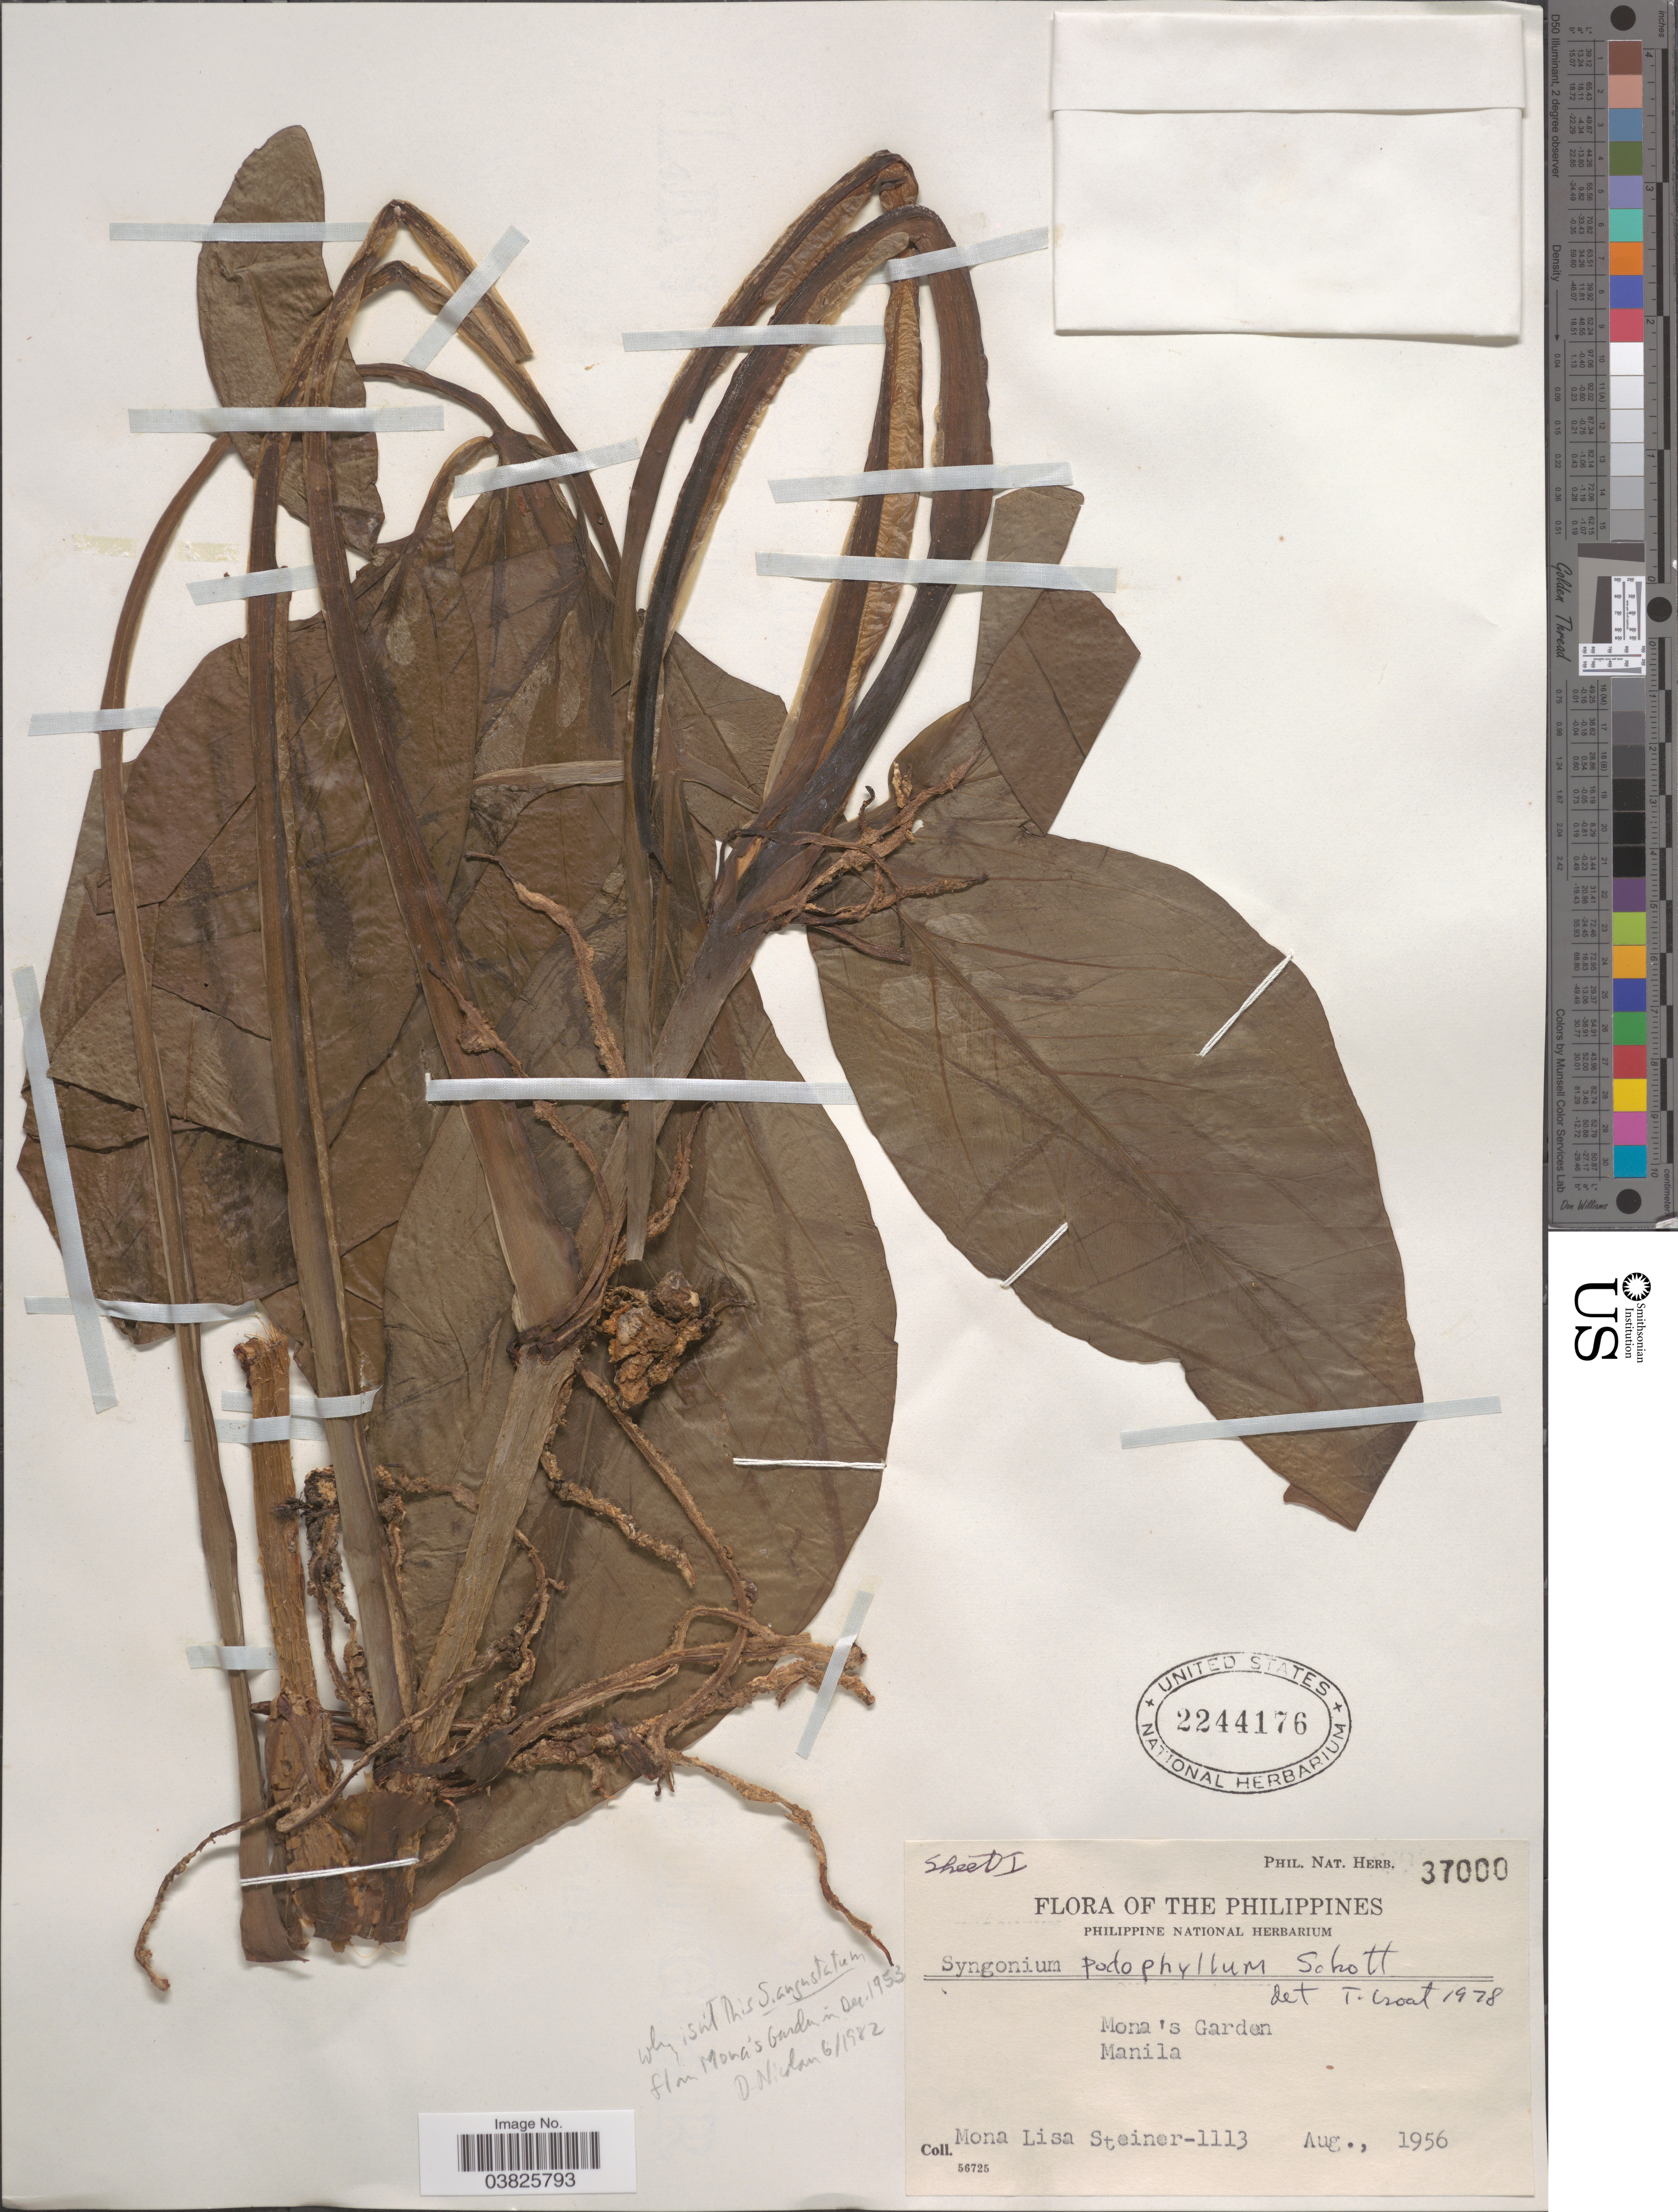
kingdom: Plantae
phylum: Tracheophyta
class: Liliopsida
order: Alismatales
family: Araceae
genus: Syngonium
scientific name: Syngonium podophyllum 'Lemon-Lime'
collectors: M. Steiner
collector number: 1113/ Phil. Nat. Herb. 37000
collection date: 1956-08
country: Philippines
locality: Mona's Garden. Manila.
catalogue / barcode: US 2244176